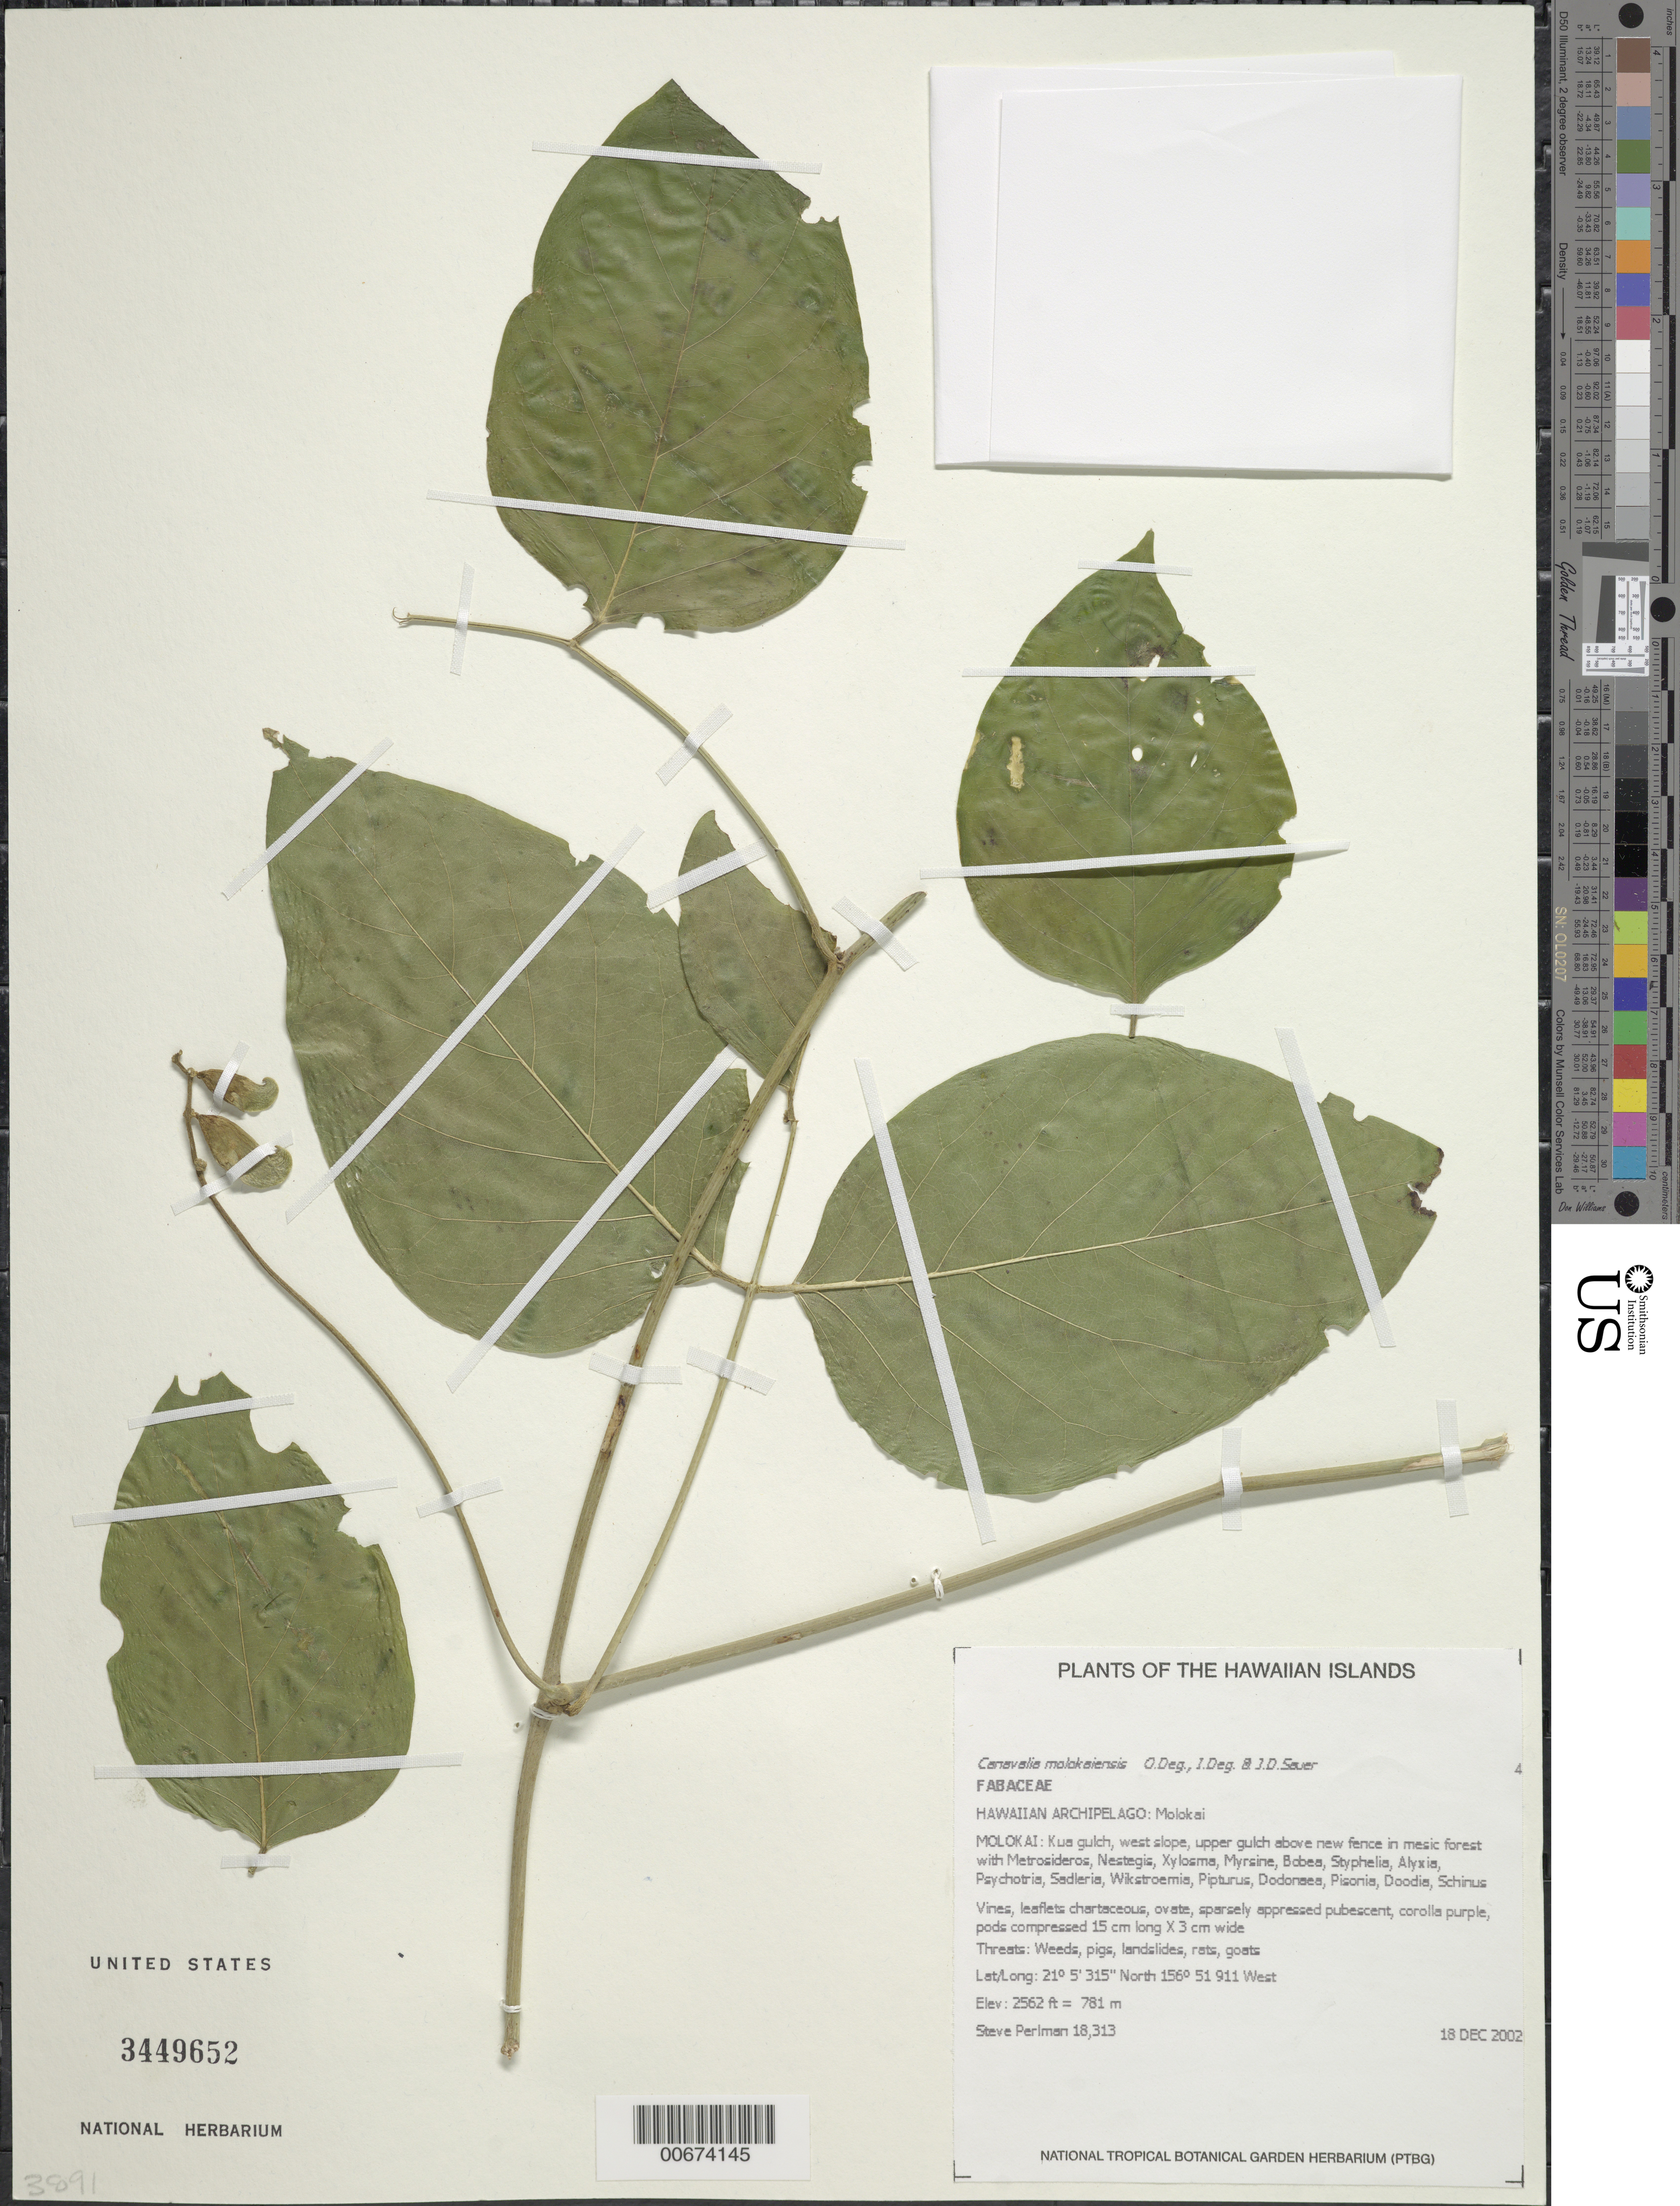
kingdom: Plantae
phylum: Tracheophyta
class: Magnoliopsida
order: Fabales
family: Fabaceae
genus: Canavalia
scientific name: Canavalia molokaiensis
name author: O. Deg. et al.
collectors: S. P. Perlman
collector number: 18313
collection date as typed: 18 Dec 2002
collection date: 2002-12-18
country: United States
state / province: Hawaii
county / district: Maui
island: Moloka'i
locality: Kua gulch, W slope, upper gulch above new fence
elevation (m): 781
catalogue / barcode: US 3449652